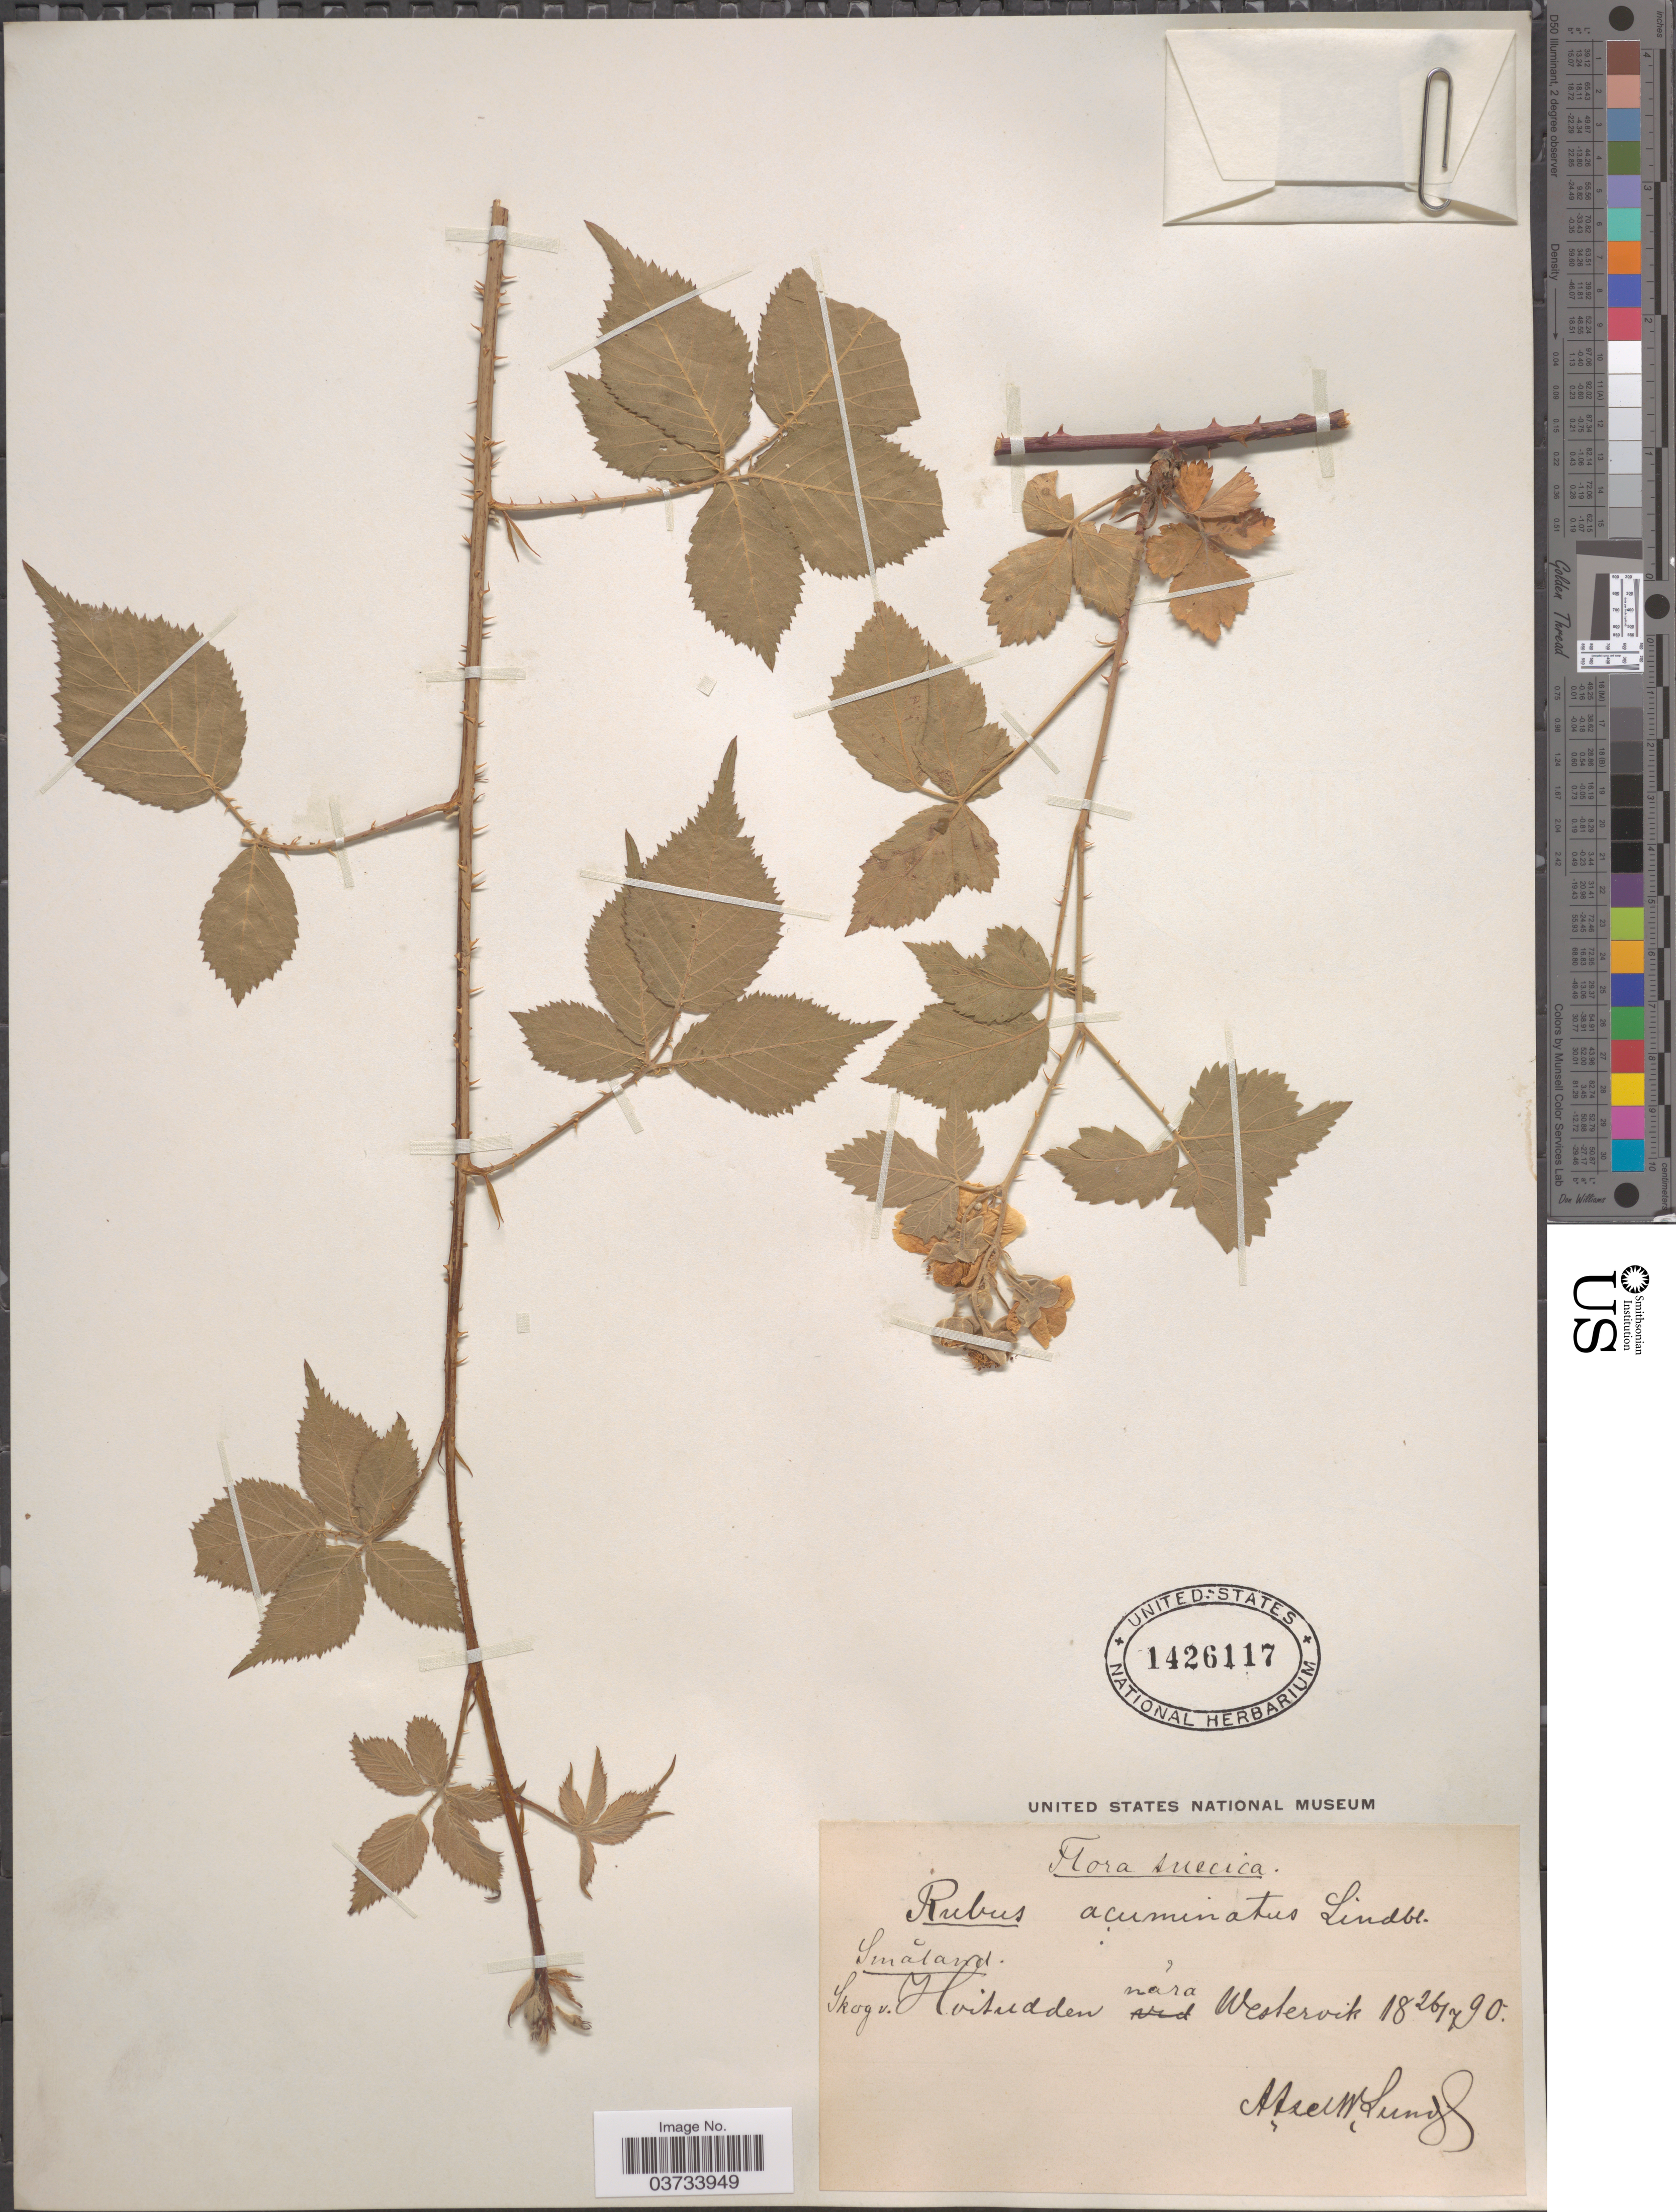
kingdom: Plantae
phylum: Tracheophyta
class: Magnoliopsida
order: Rosales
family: Rosaceae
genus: Rubus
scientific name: Rubus acuminatus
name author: Sm.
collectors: A. Axel & W. Lund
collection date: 1890-07-26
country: Sweden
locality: Suecica. Sinåland. Skog v. Hoitudden nara Westervik.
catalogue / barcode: US 1426117